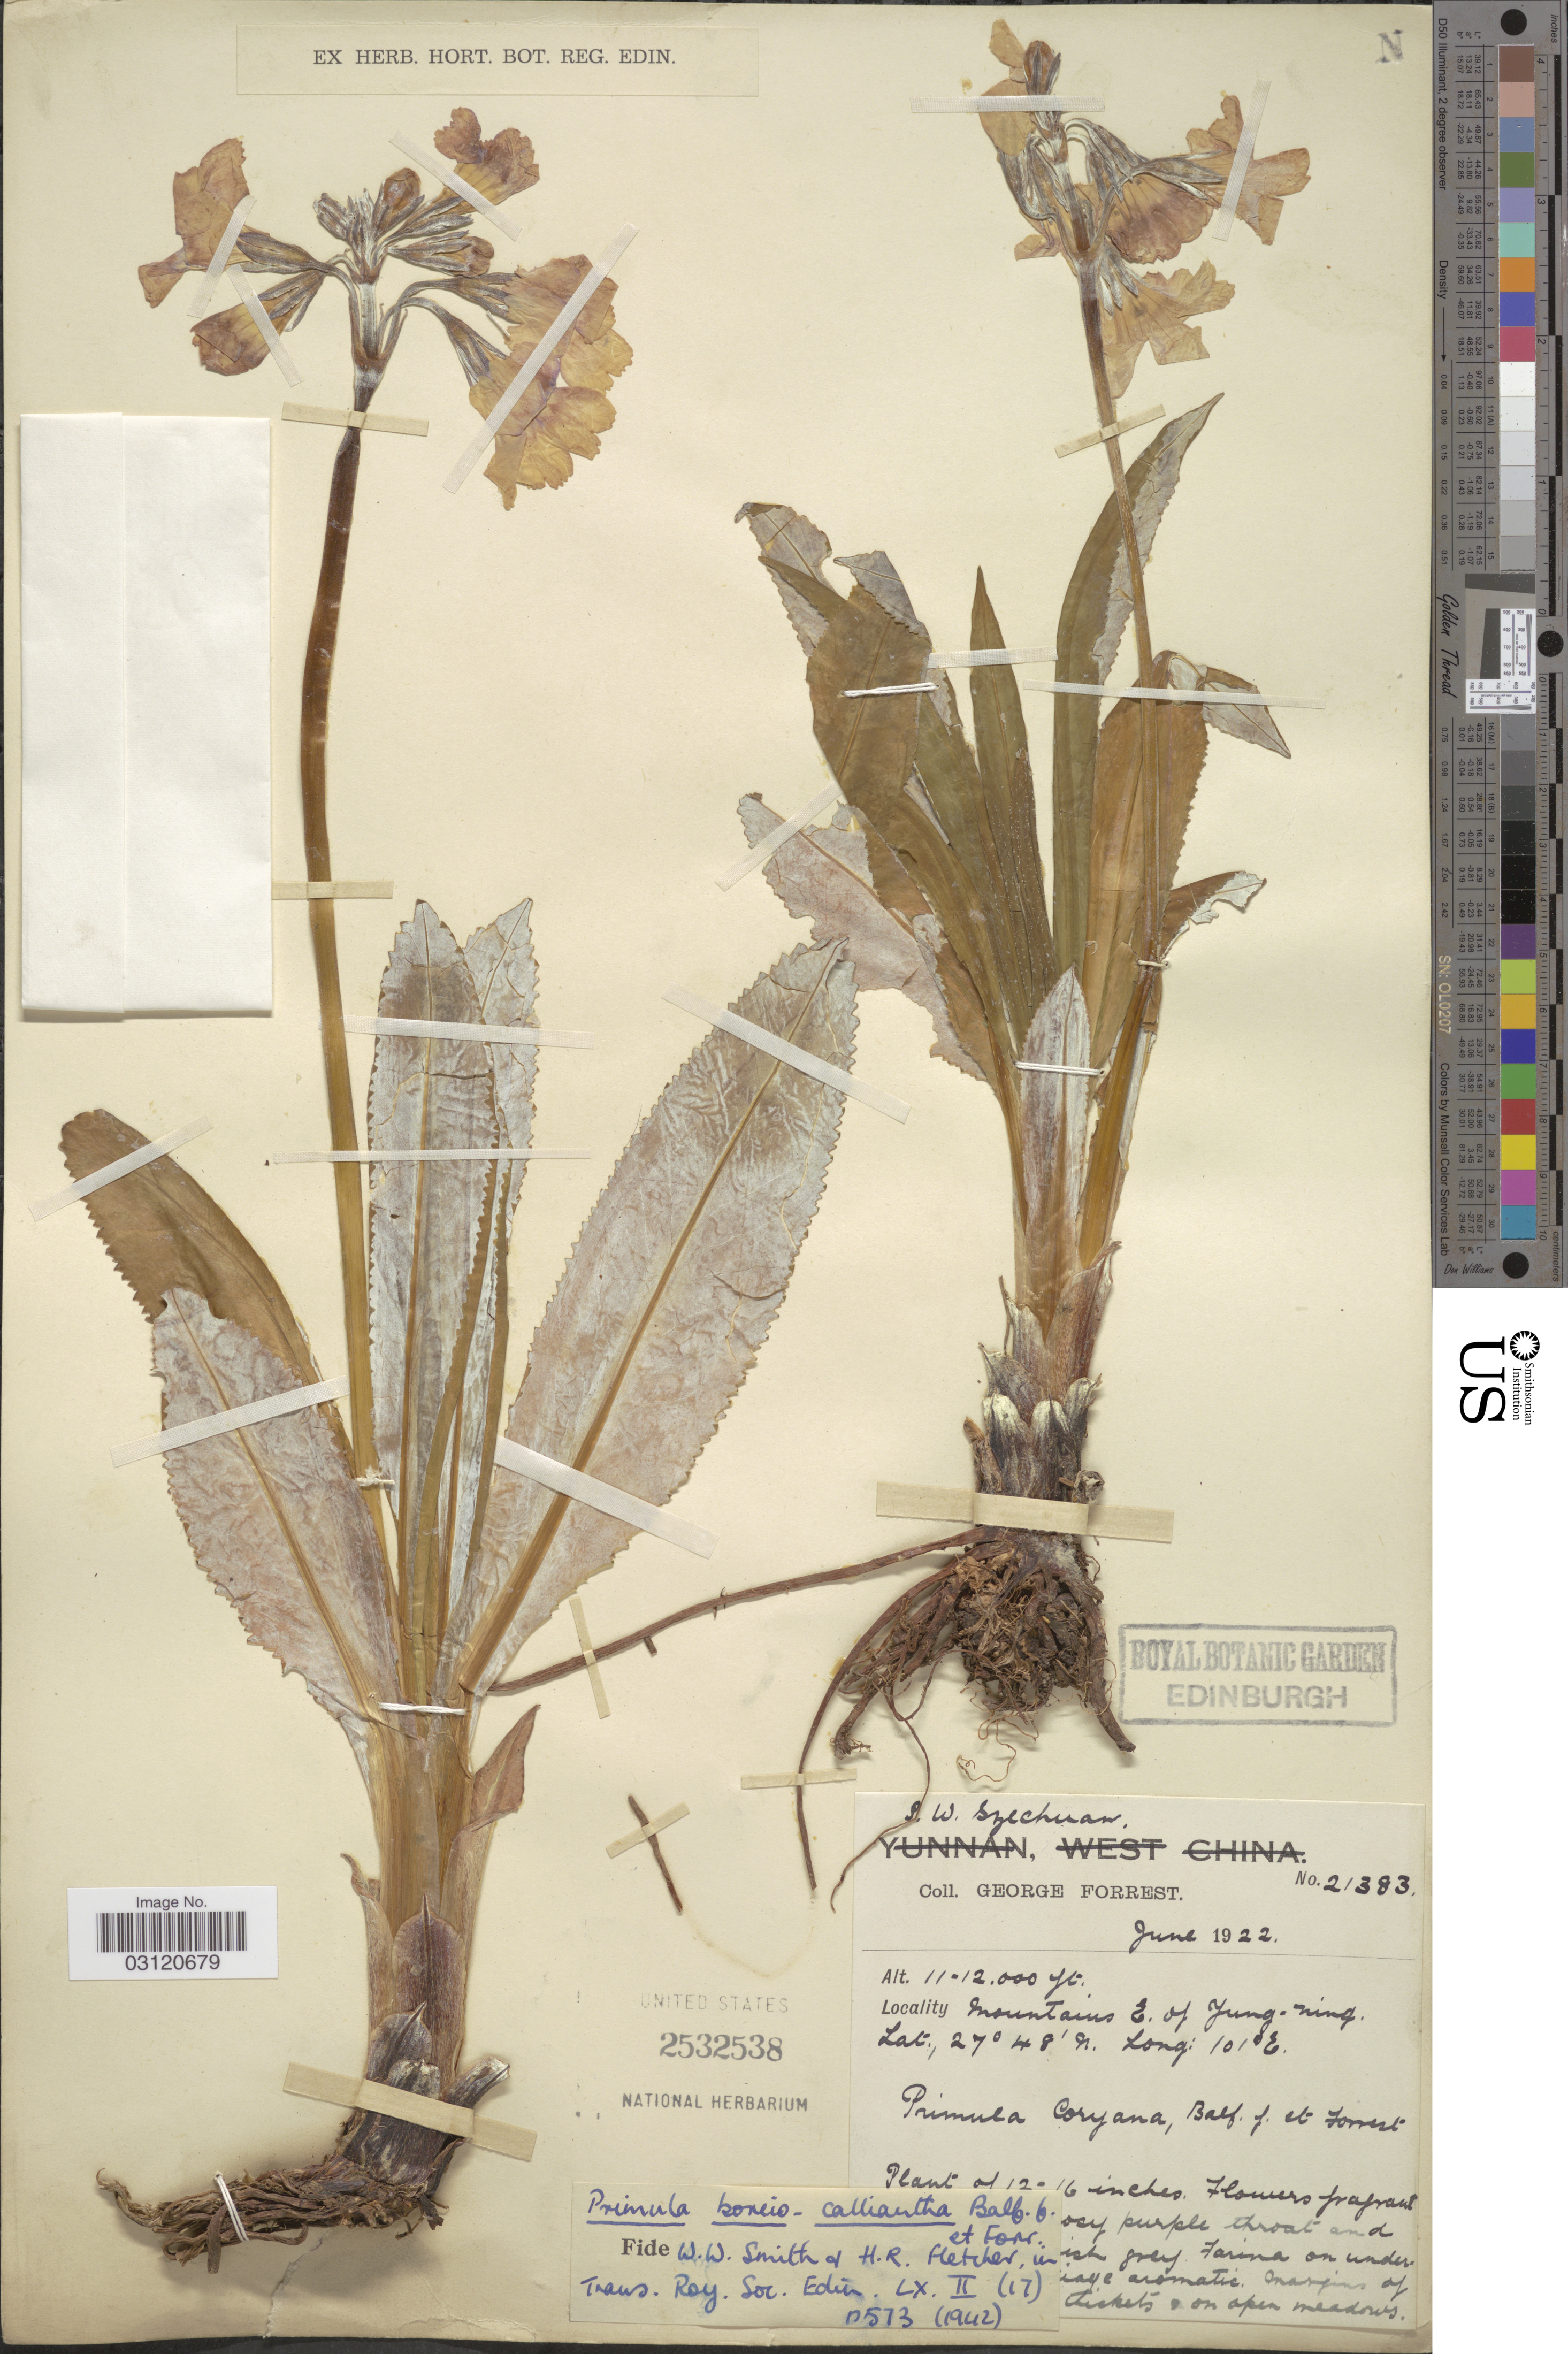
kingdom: Plantae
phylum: Tracheophyta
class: Magnoliopsida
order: Ericales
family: Primulaceae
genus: Primula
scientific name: Primula boreiocalliantha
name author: Balf. f. & Forrest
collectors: G. Forrest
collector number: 21383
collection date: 1922-06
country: China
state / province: Sichuan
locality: S.W. Szechuan, Mountains E. of Yung-ning.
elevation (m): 3353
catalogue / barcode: US 2532538